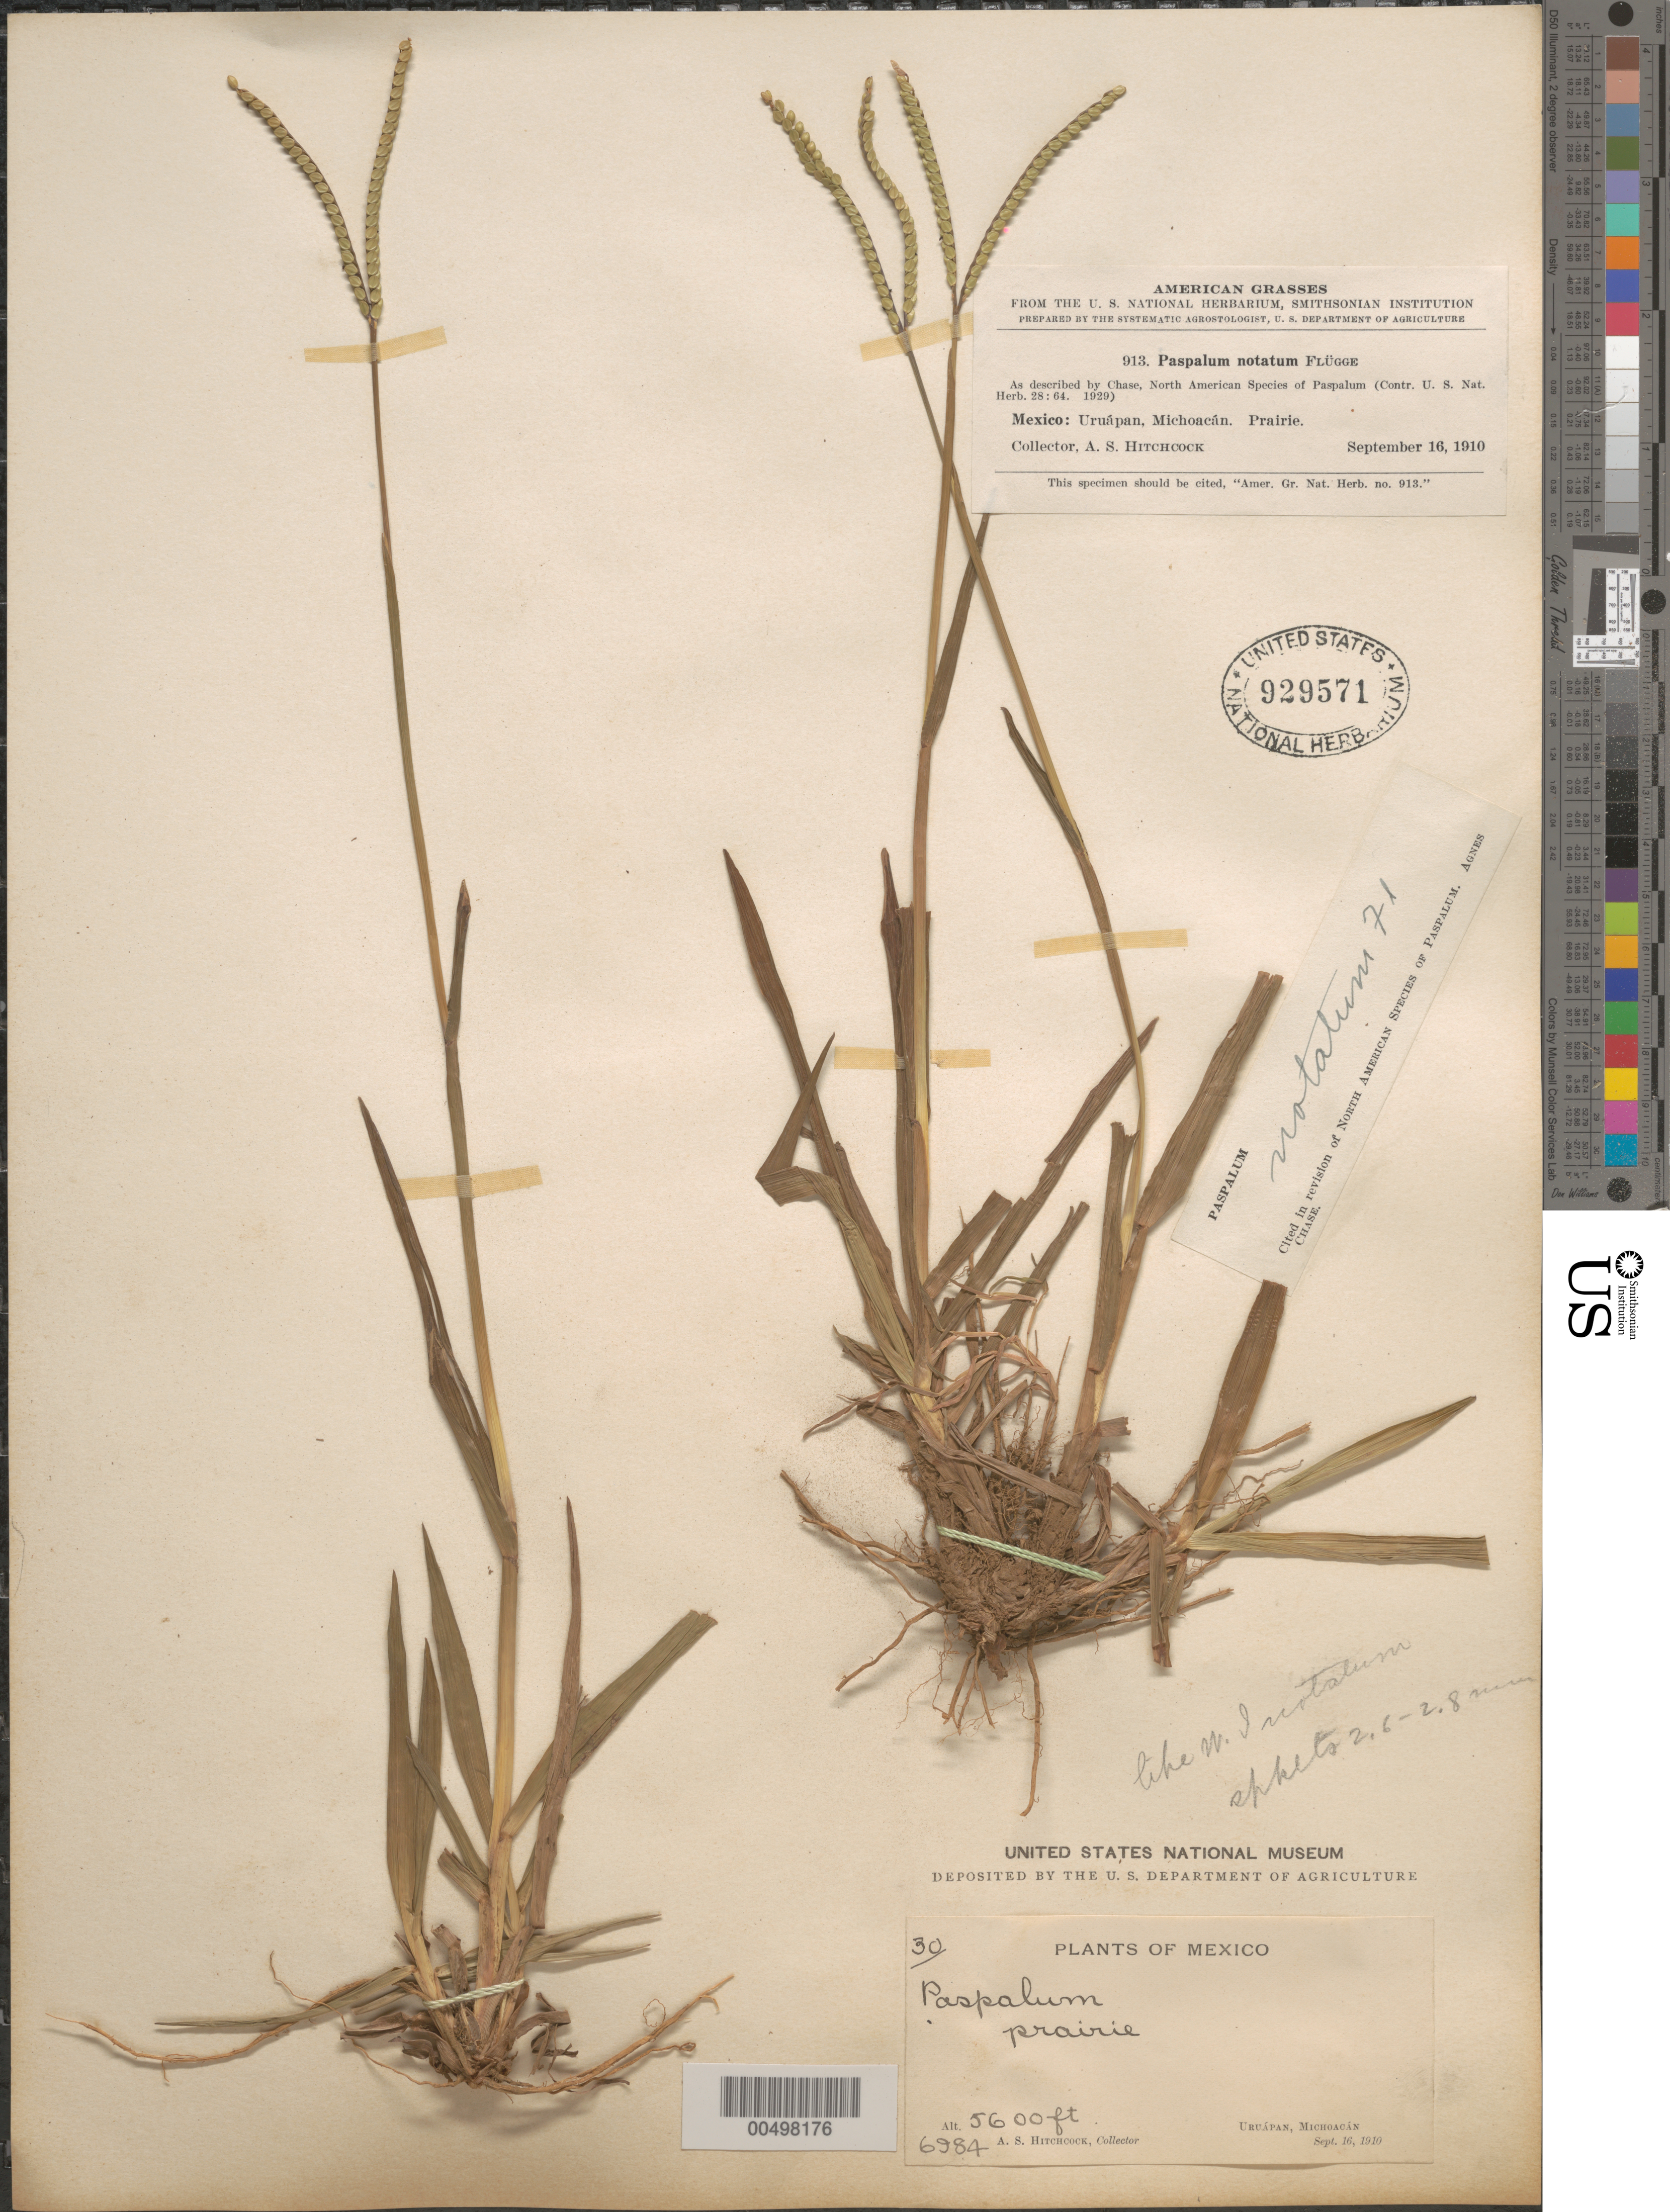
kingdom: Plantae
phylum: Tracheophyta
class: Liliopsida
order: Poales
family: Poaceae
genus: Paspalum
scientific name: Paspalum notatum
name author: Flüggé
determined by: Chase, [M.] Agnes, (US)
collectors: A. S. Hitchcock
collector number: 6984/913/30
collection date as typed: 16 Sep 1910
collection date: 1910-09-16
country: Mexico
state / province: Michoacán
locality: Uruapán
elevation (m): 1707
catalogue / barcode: US 929571